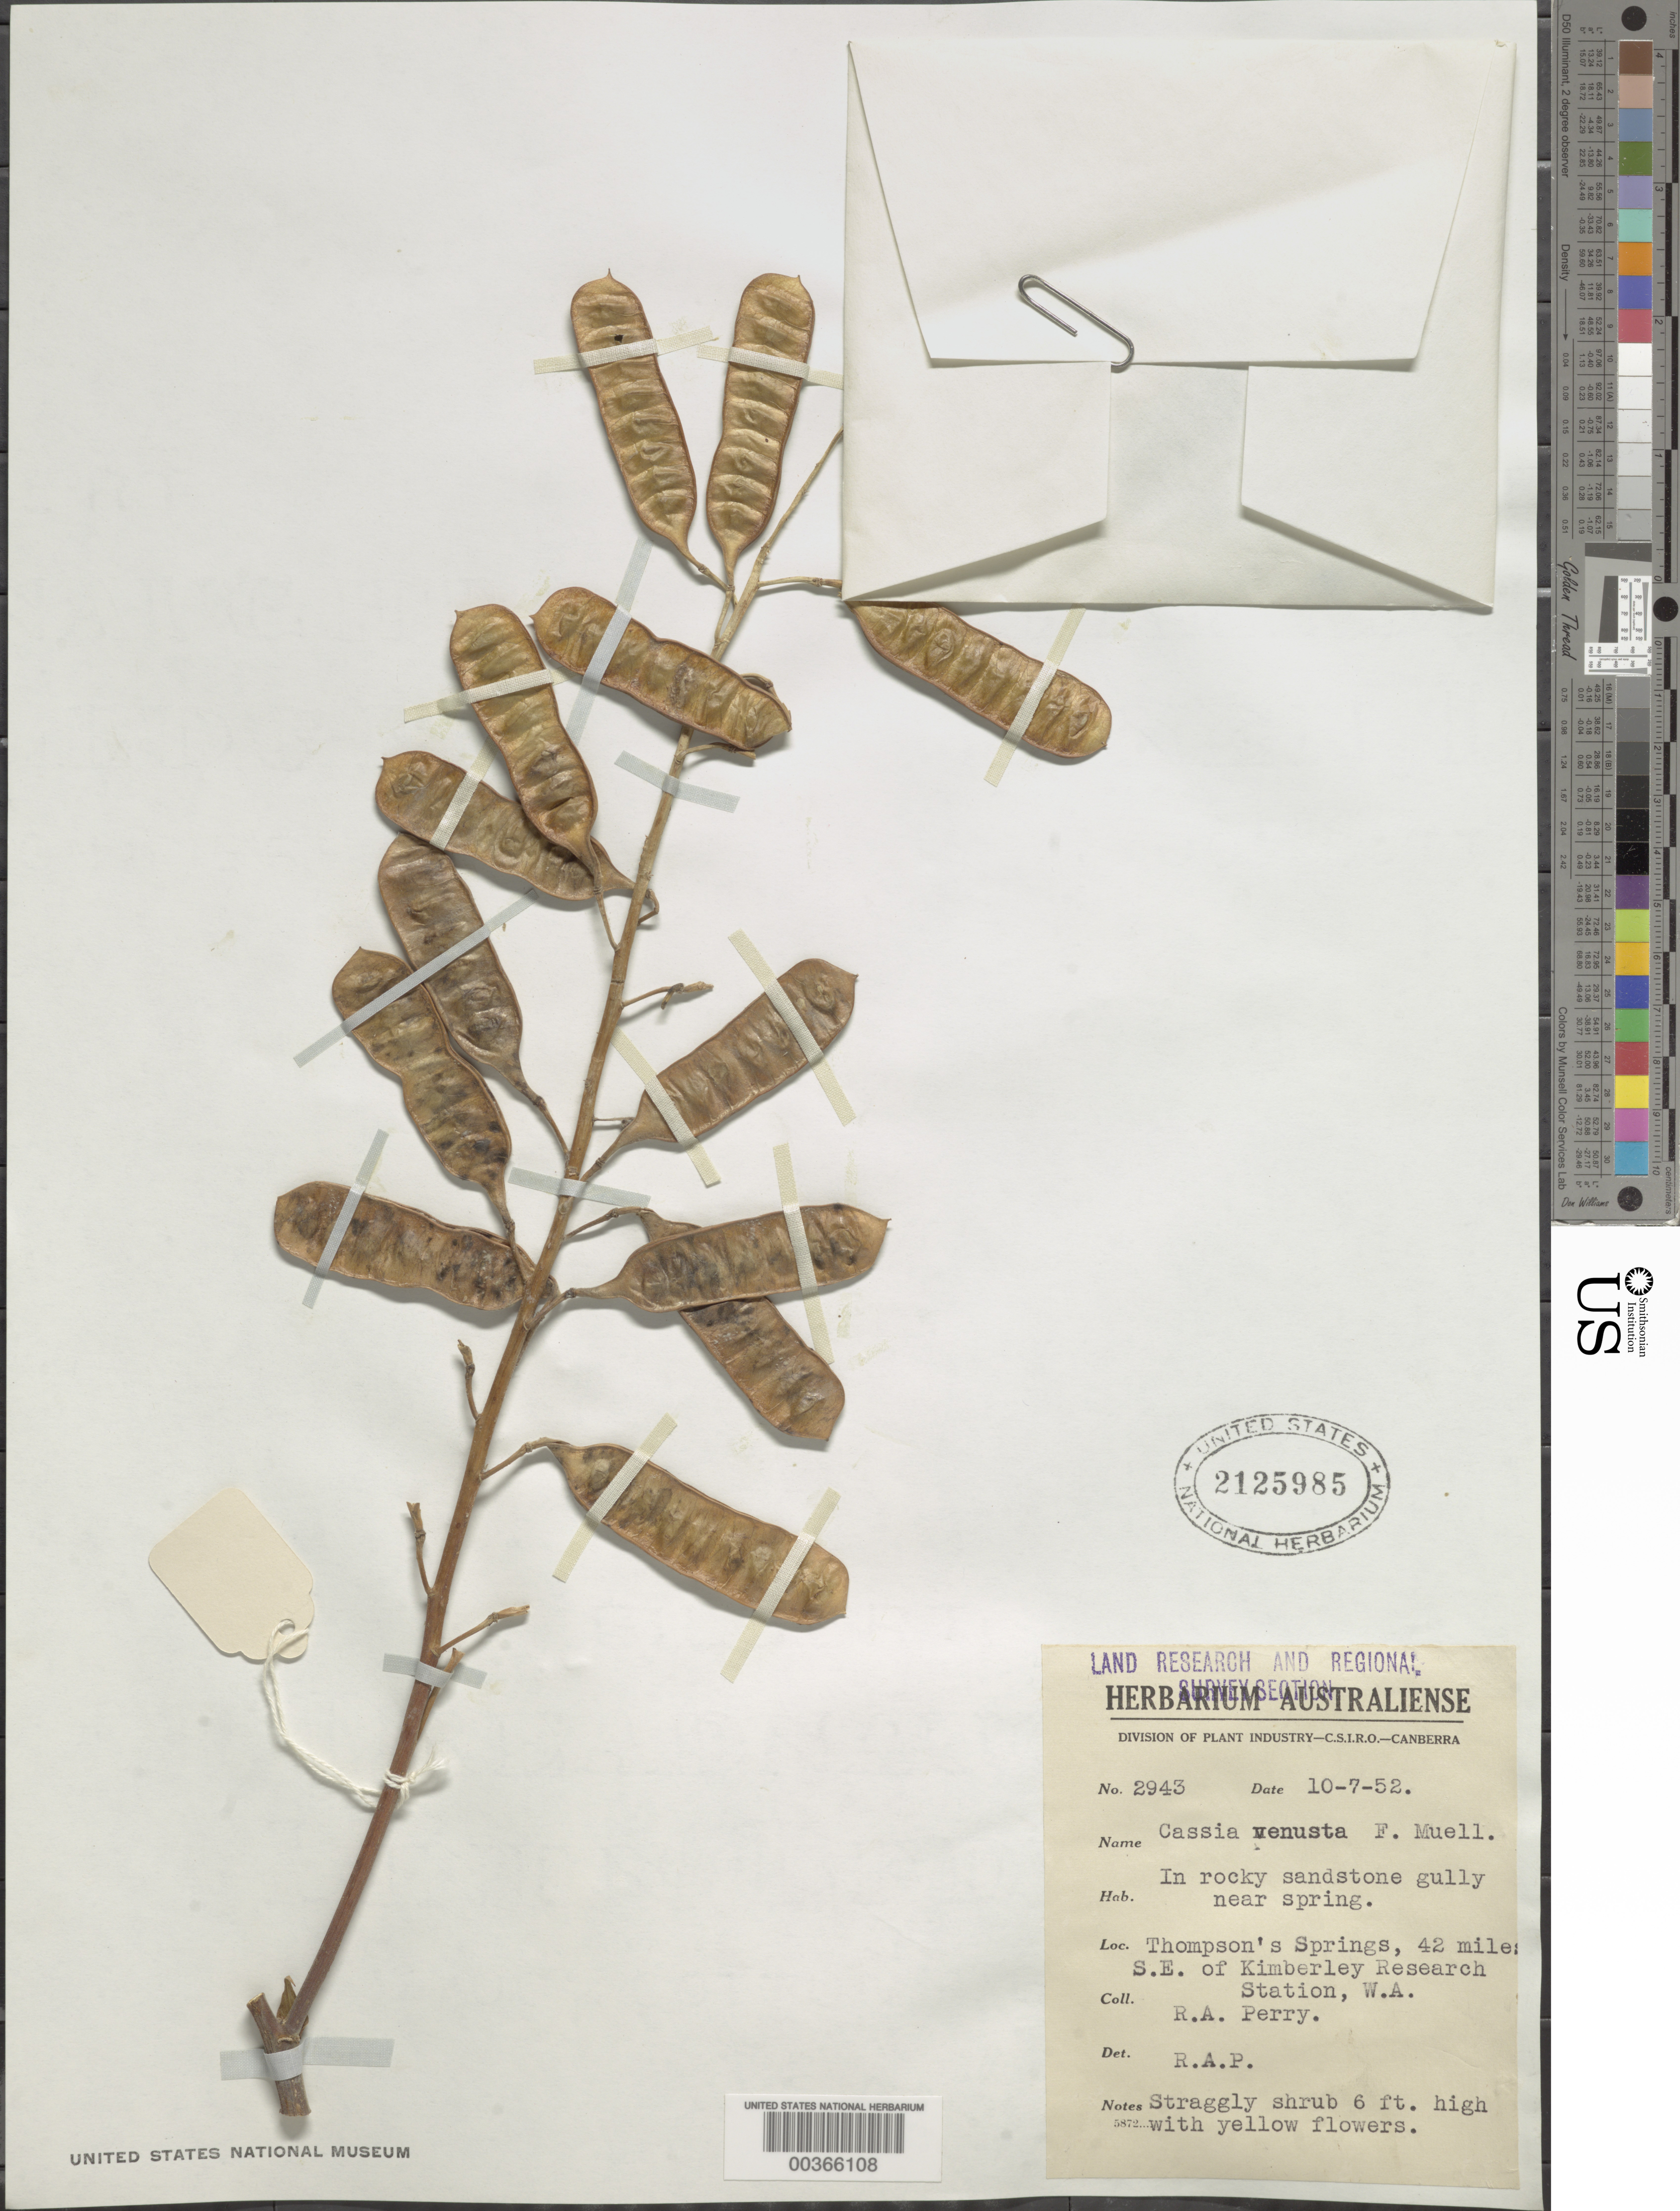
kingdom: Plantae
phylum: Tracheophyta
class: Magnoliopsida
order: Fabales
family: Fabaceae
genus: Senna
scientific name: Senna venusta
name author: (F. Muell.) Randell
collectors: Perry, R. A.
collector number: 2943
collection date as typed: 10 Jul 1952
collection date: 1952-07-10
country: Australia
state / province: Western Australia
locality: Thompson's springs, 42 mi se of kimberley research station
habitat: In rocky sandstone gully near spring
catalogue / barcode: US 2125985